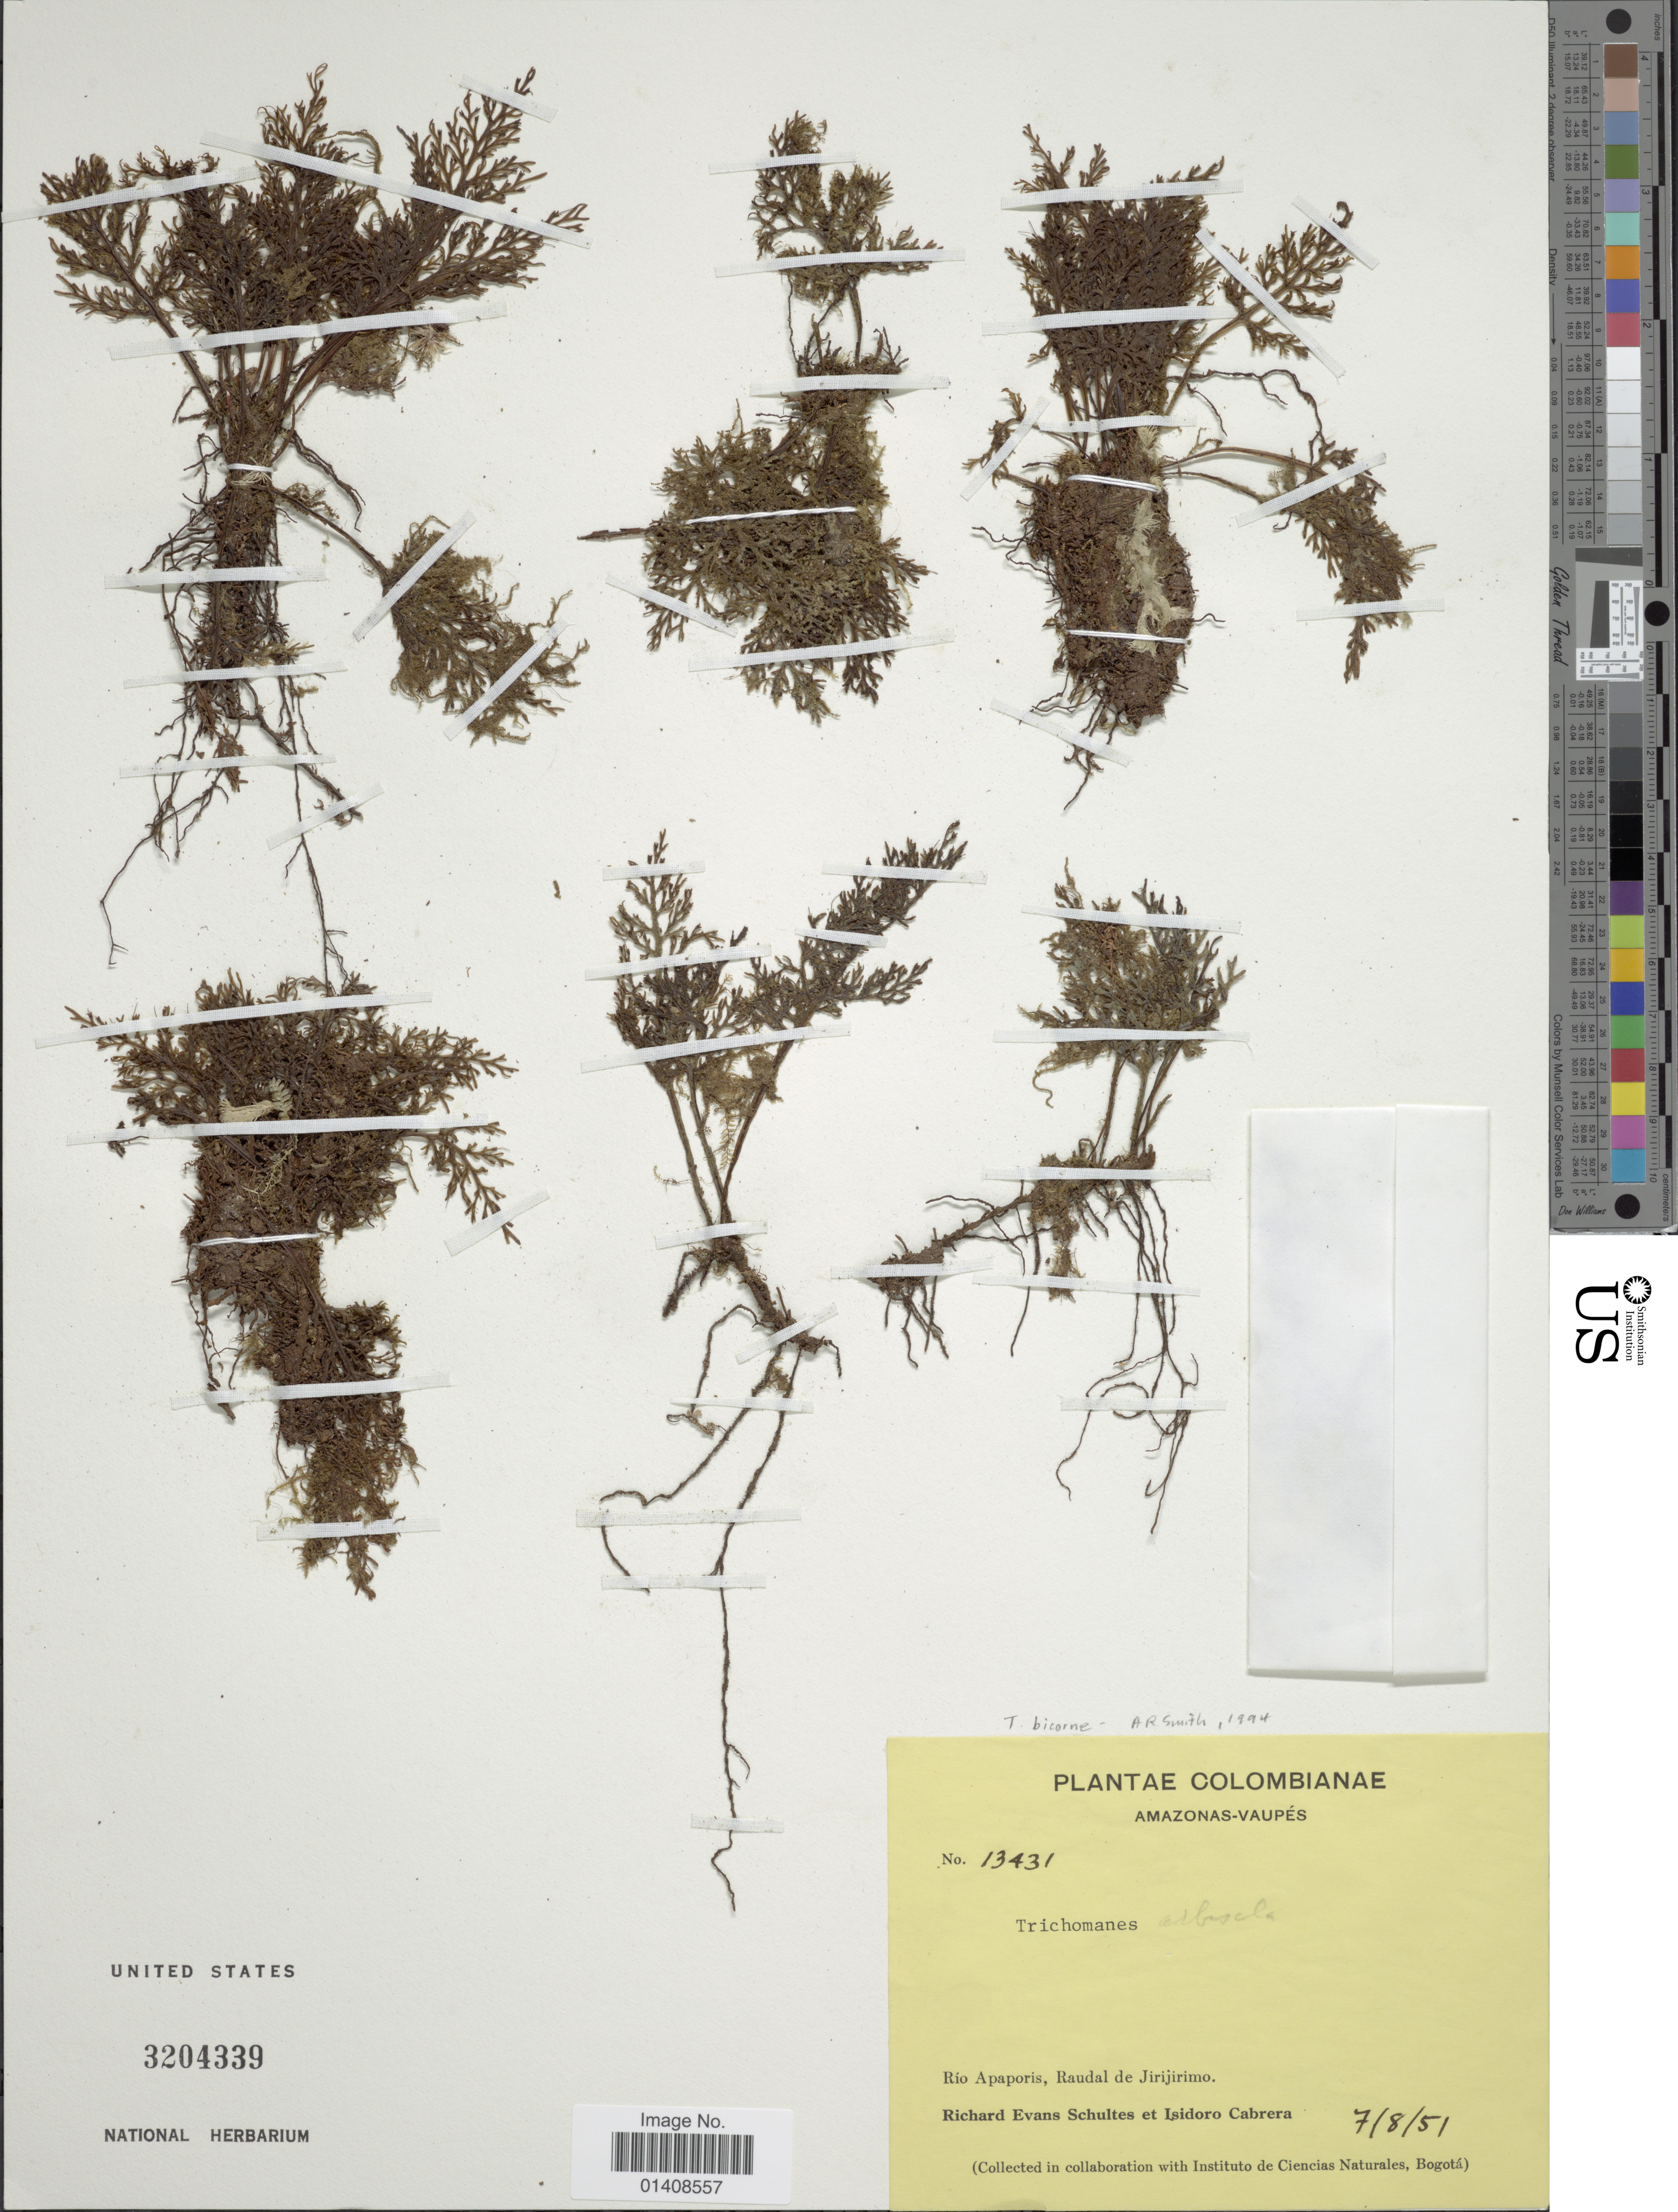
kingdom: Plantae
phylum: Tracheophyta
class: Polypodiopsida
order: Hymenophyllales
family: Hymenophyllaceae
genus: Trichomanes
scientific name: Trichomanes bicorne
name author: Hook.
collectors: R. E. Schultes & I. Cabrera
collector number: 13431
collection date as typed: Transcribed d/m/y: 7/8/51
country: Colombia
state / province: Amazônas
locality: Vaupes, Rio Apaporis, raudal de Jirijirimo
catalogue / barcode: US 3204339